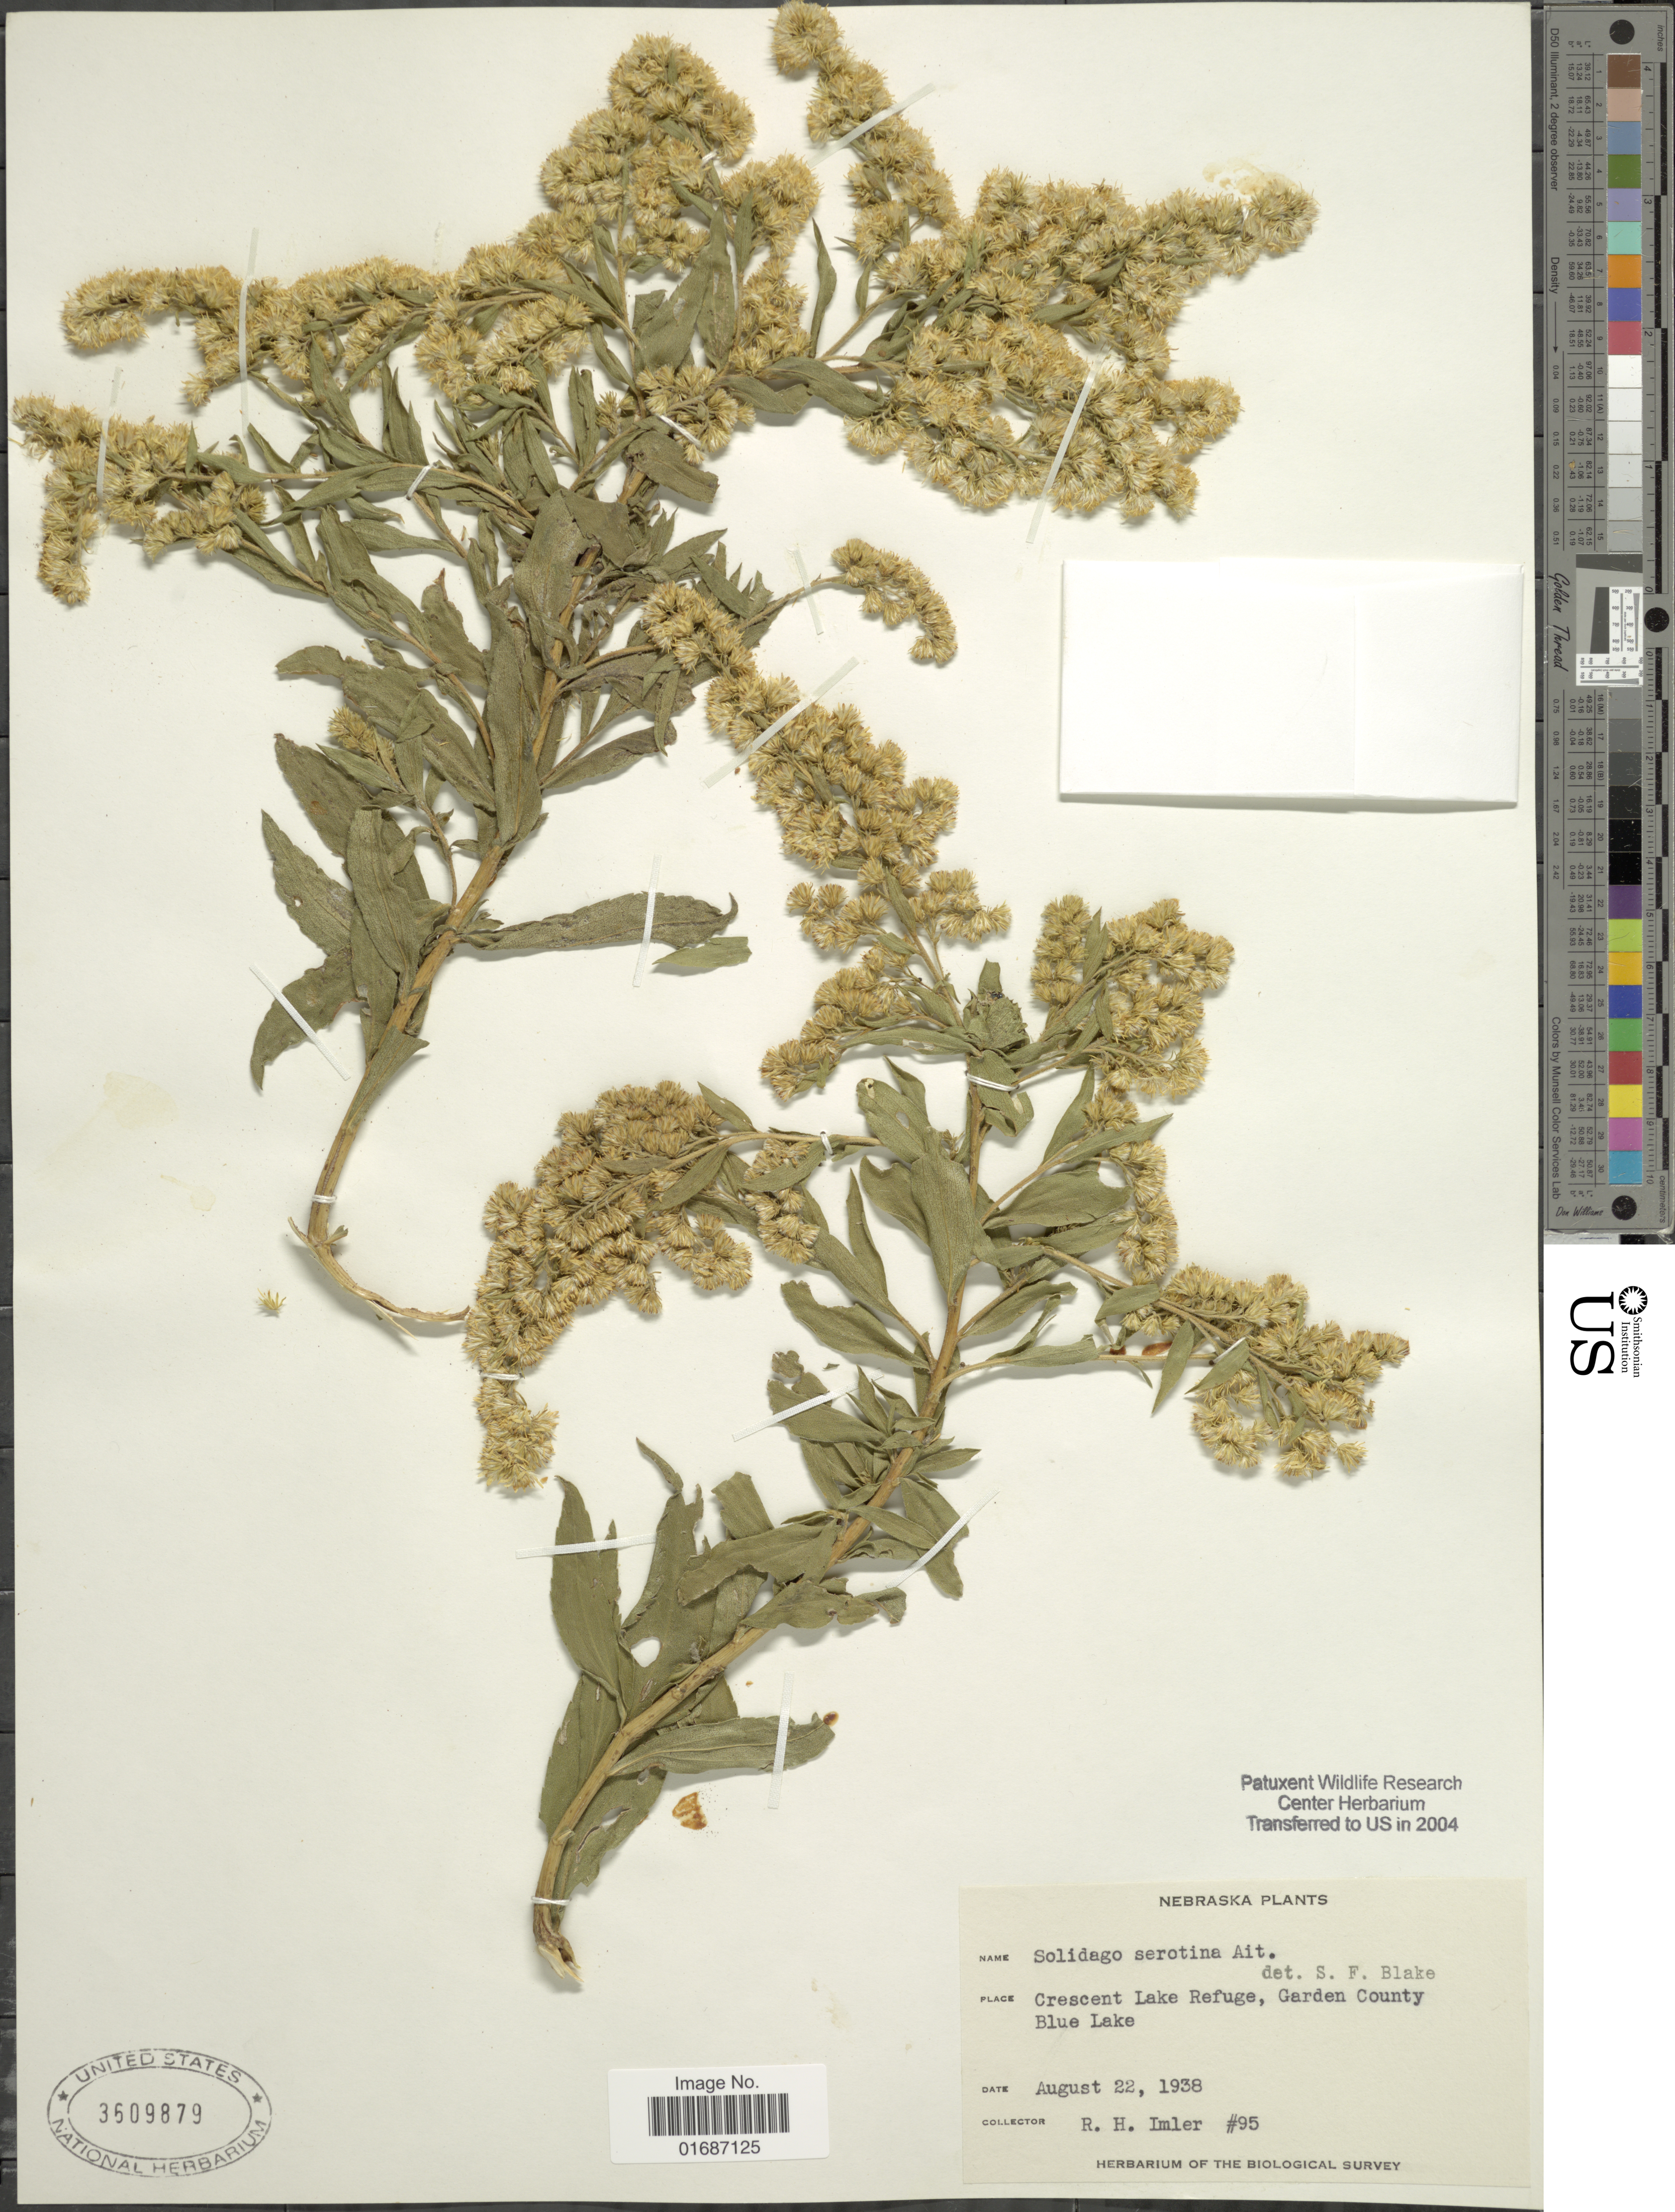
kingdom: Plantae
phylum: Tracheophyta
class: Magnoliopsida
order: Asterales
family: Asteraceae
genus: Solidago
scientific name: Solidago gigantea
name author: Aiton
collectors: R. Imler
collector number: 95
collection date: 1938-08-22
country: United States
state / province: Nebraska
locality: Crescent Lake Refuge, Garden County, Blue Lake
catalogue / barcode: US 3509879